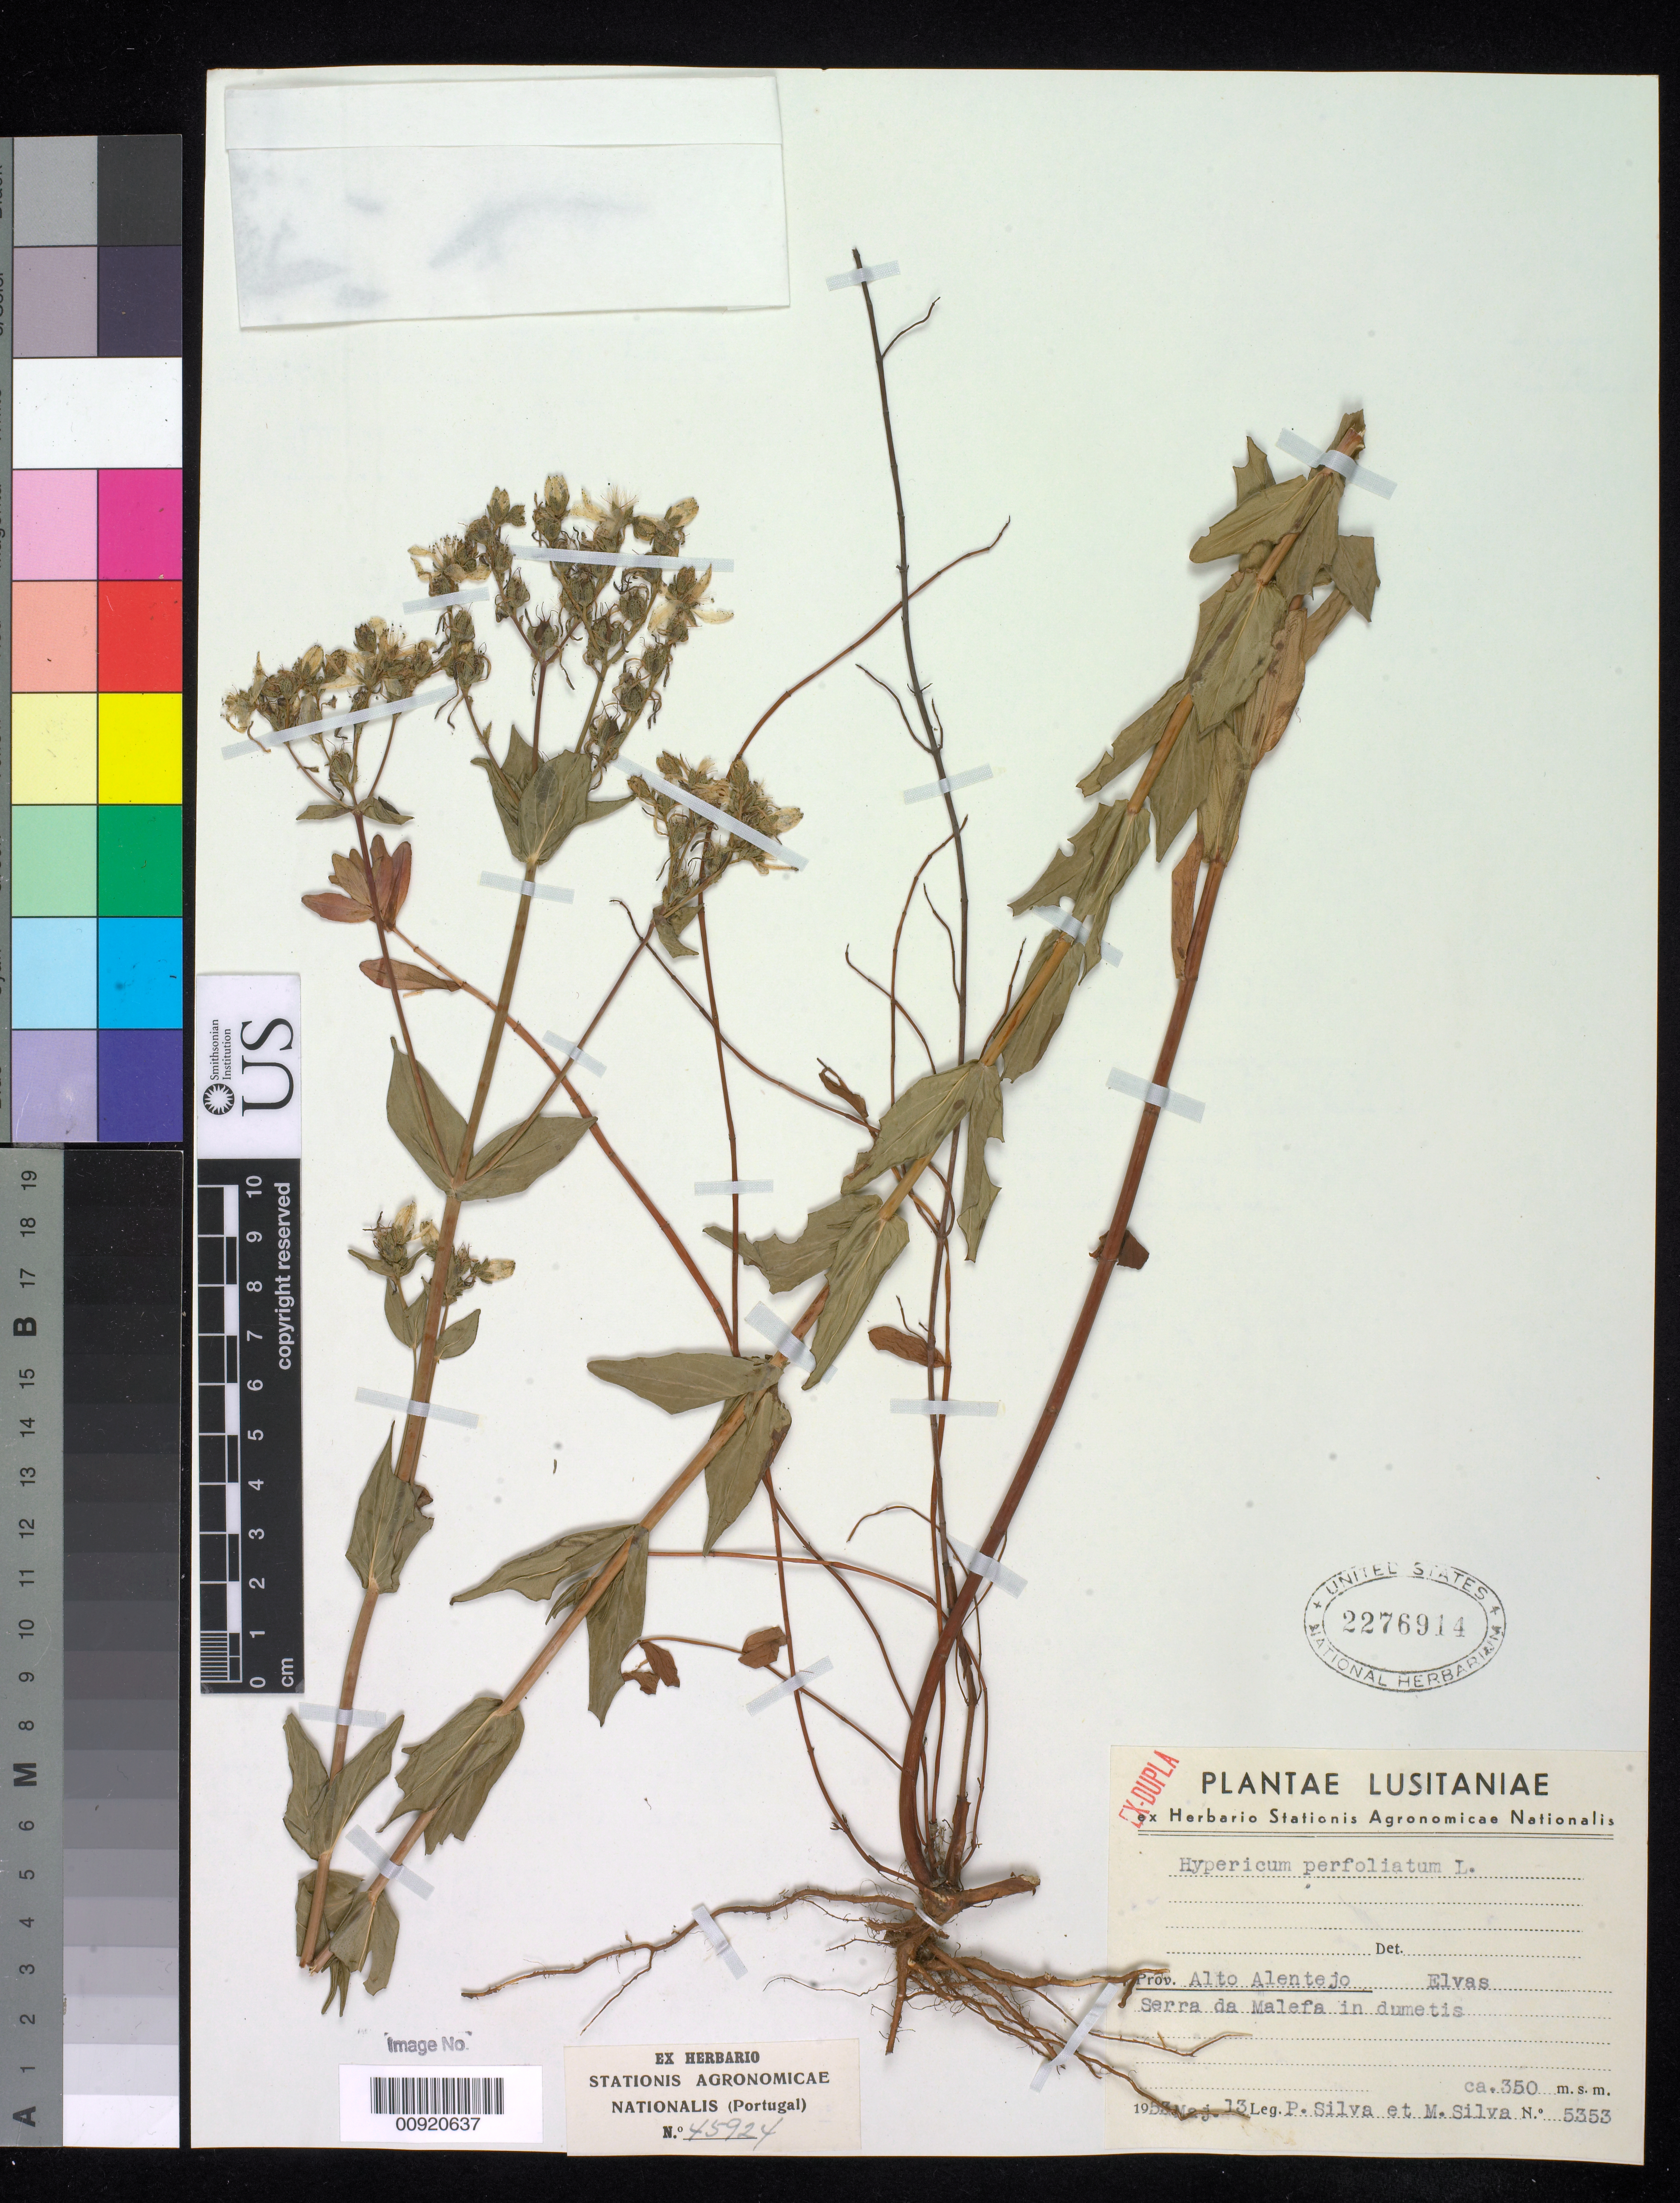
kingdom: Plantae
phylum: Tracheophyta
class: Magnoliopsida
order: Malpighiales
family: Hypericaceae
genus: Hypericum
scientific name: Hypericum perfoliatum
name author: L.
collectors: P. Silva & Silva, M.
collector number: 5353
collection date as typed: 13 May 1953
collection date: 1953-05-13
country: Portugal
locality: Alto Alentejo. Elvas Serra da Malefa in dumetis.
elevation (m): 350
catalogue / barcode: US 2276914